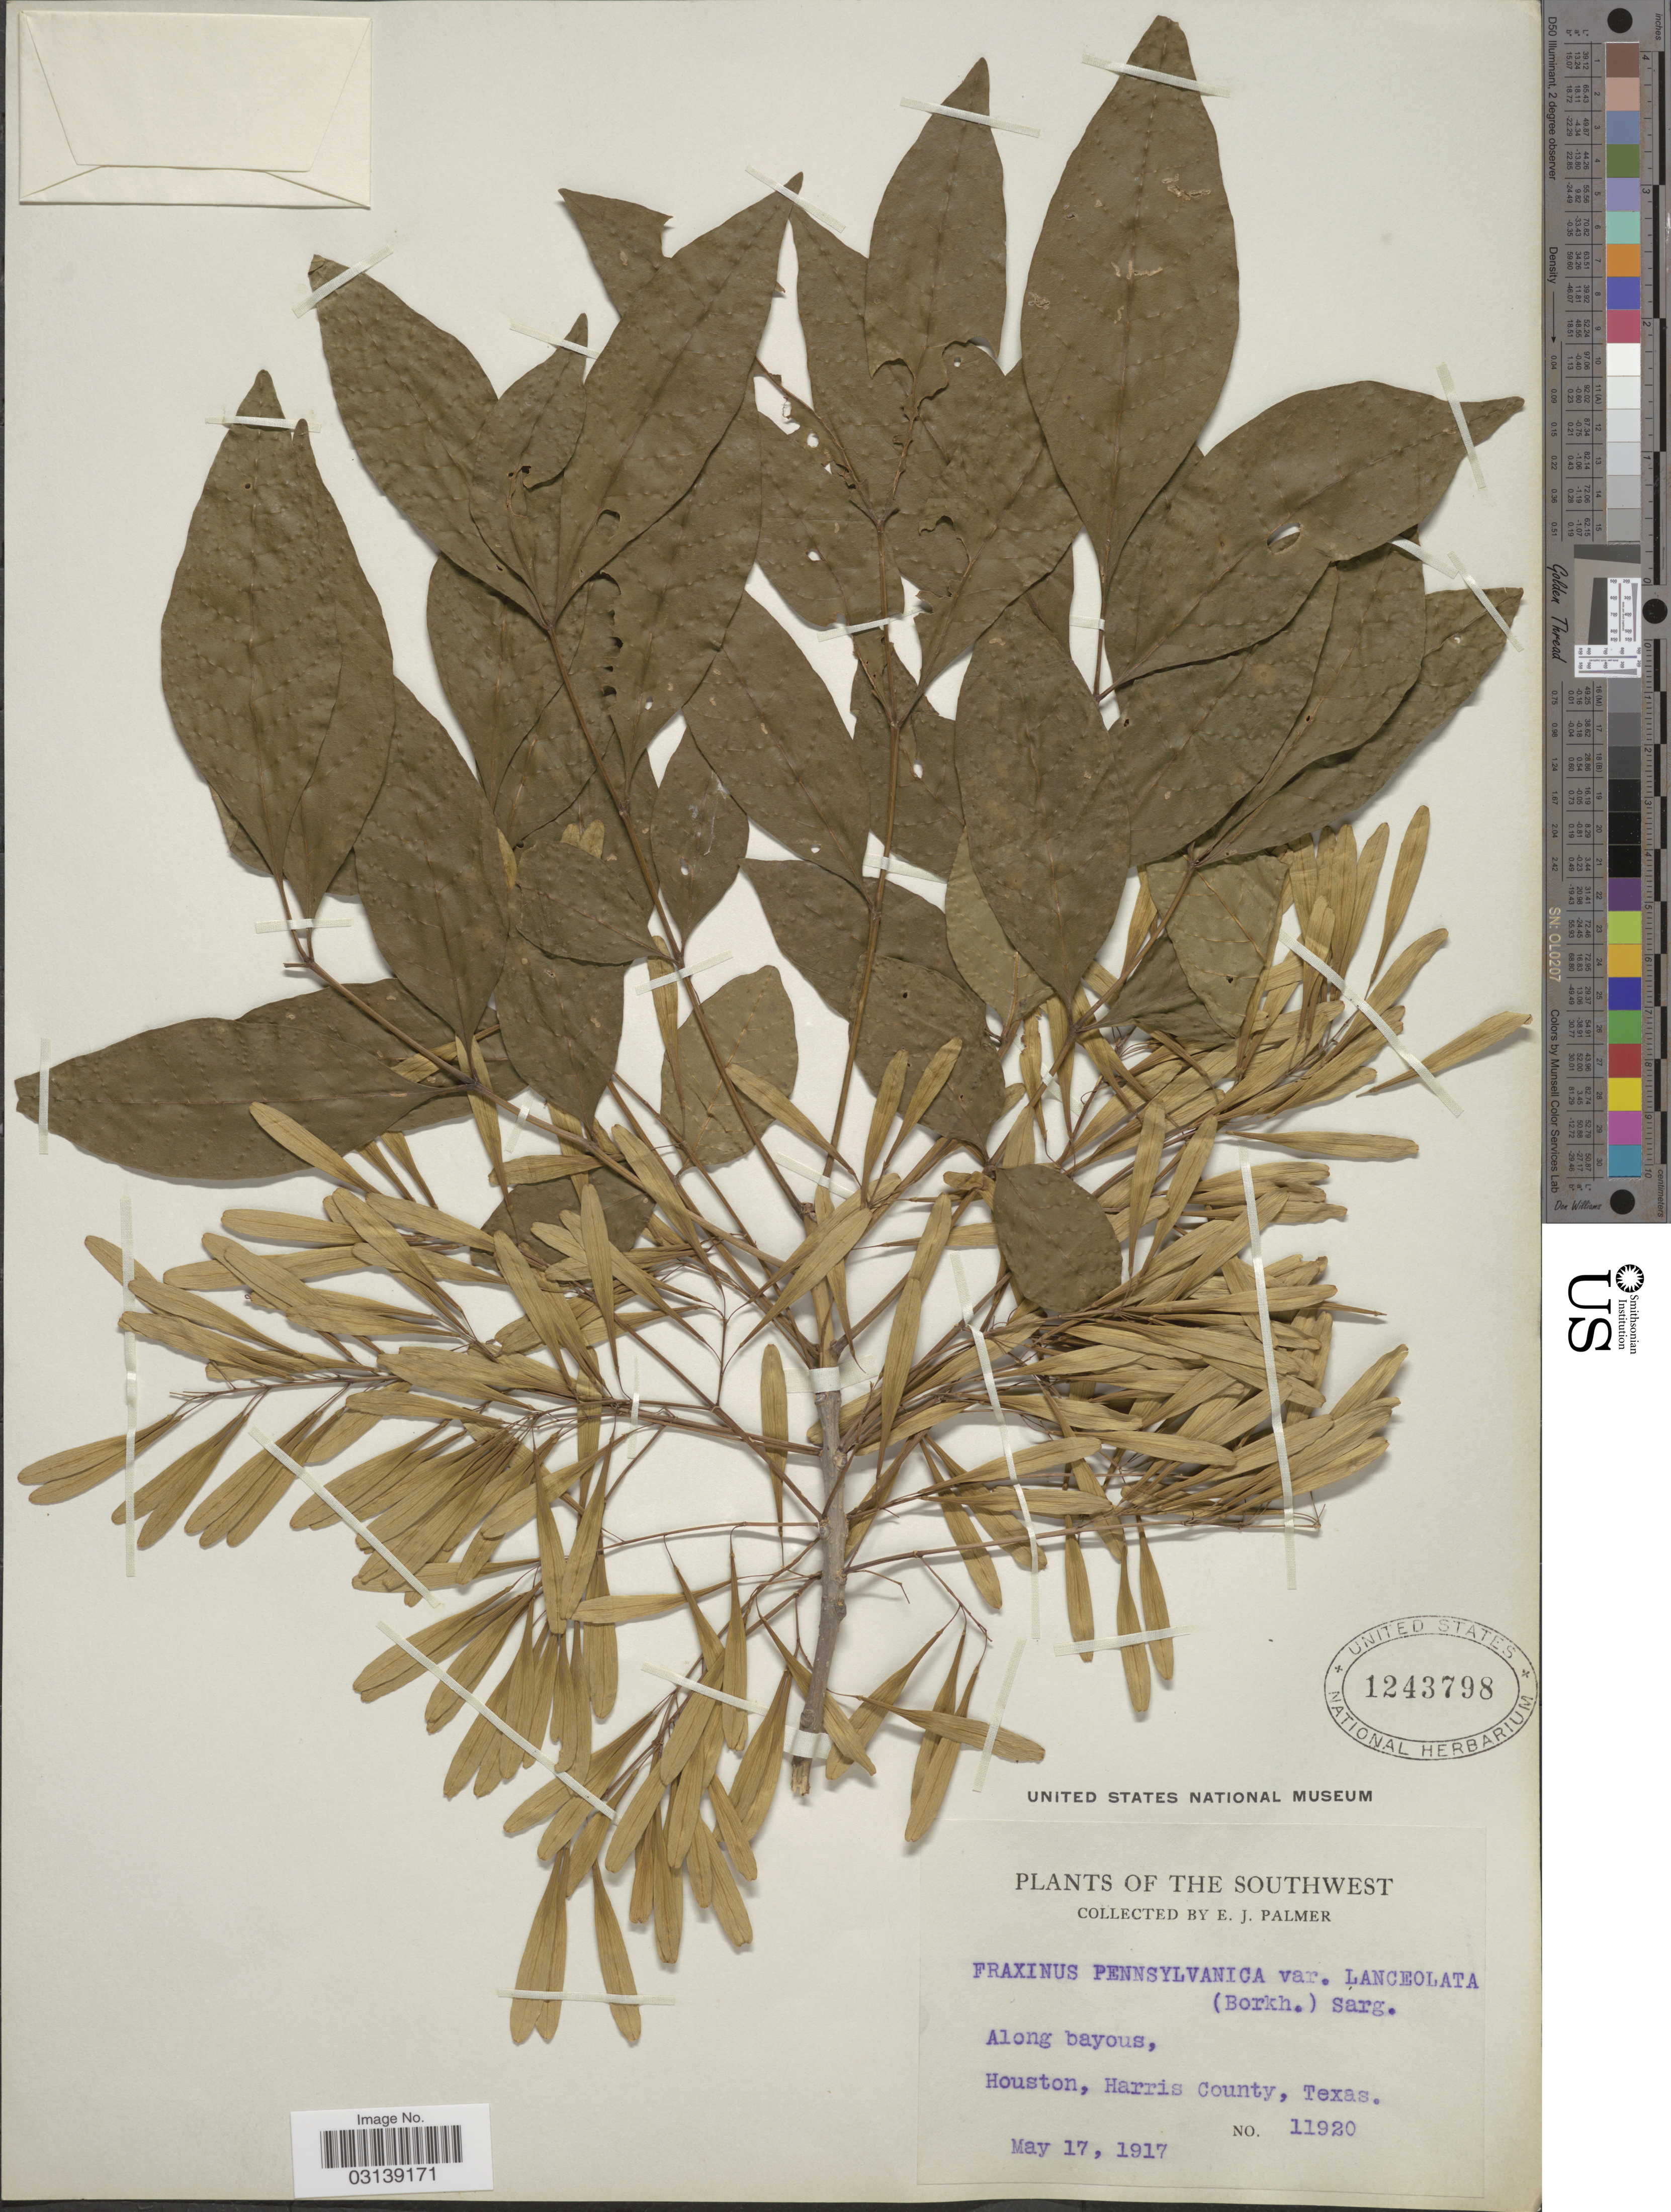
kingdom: Plantae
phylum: Tracheophyta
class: Magnoliopsida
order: Lamiales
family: Oleaceae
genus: Fraxinus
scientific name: Fraxinus pennsylvanica var. lanceolata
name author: Sarg.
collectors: E. J. Palmer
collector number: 11920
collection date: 1917-05-17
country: United States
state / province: Texas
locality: Southwest. Along bayous, Houston, Harris County.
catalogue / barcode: US 1243798